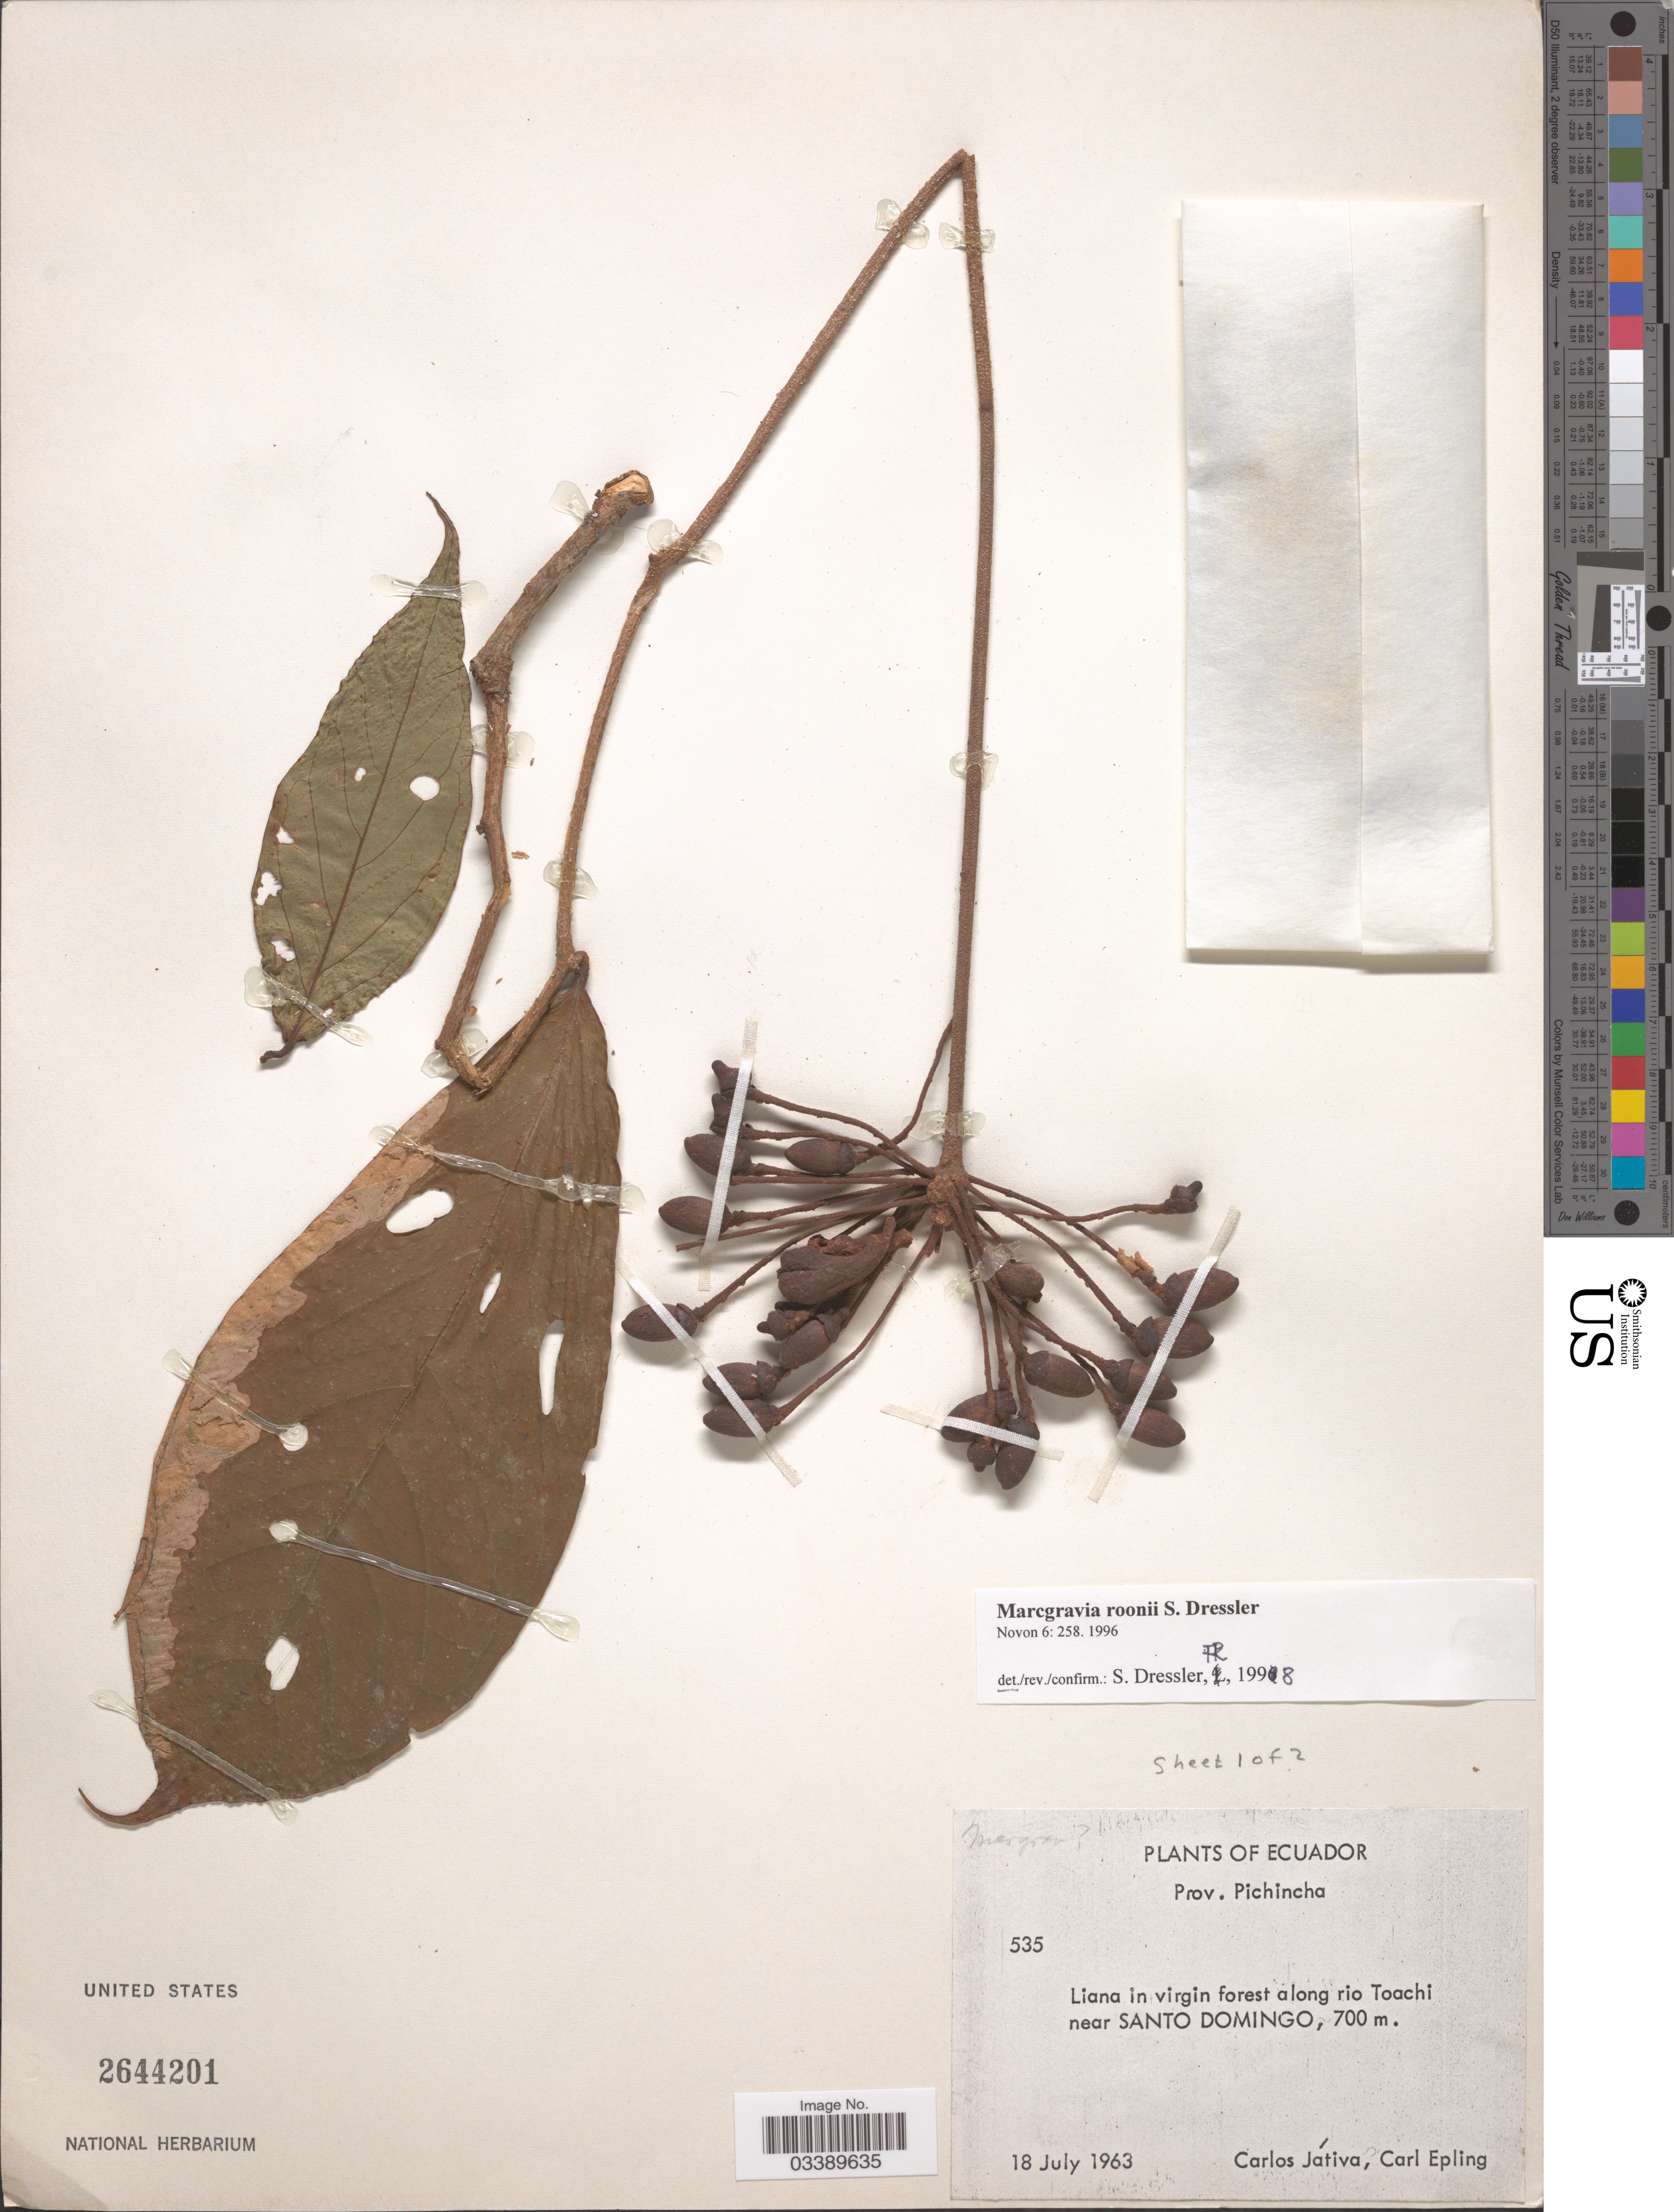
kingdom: Plantae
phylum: Tracheophyta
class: Magnoliopsida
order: Ericales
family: Marcgraviaceae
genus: Marcgravia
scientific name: Marcgravia roonii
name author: S. Dressler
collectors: C. D. Játiva & C. C. Epling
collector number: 535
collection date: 1963-07-18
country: Ecuador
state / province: Pichincha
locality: Liana in virgin forest along rio Toachi near Santo Domingo.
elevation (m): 700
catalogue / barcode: US 2644201